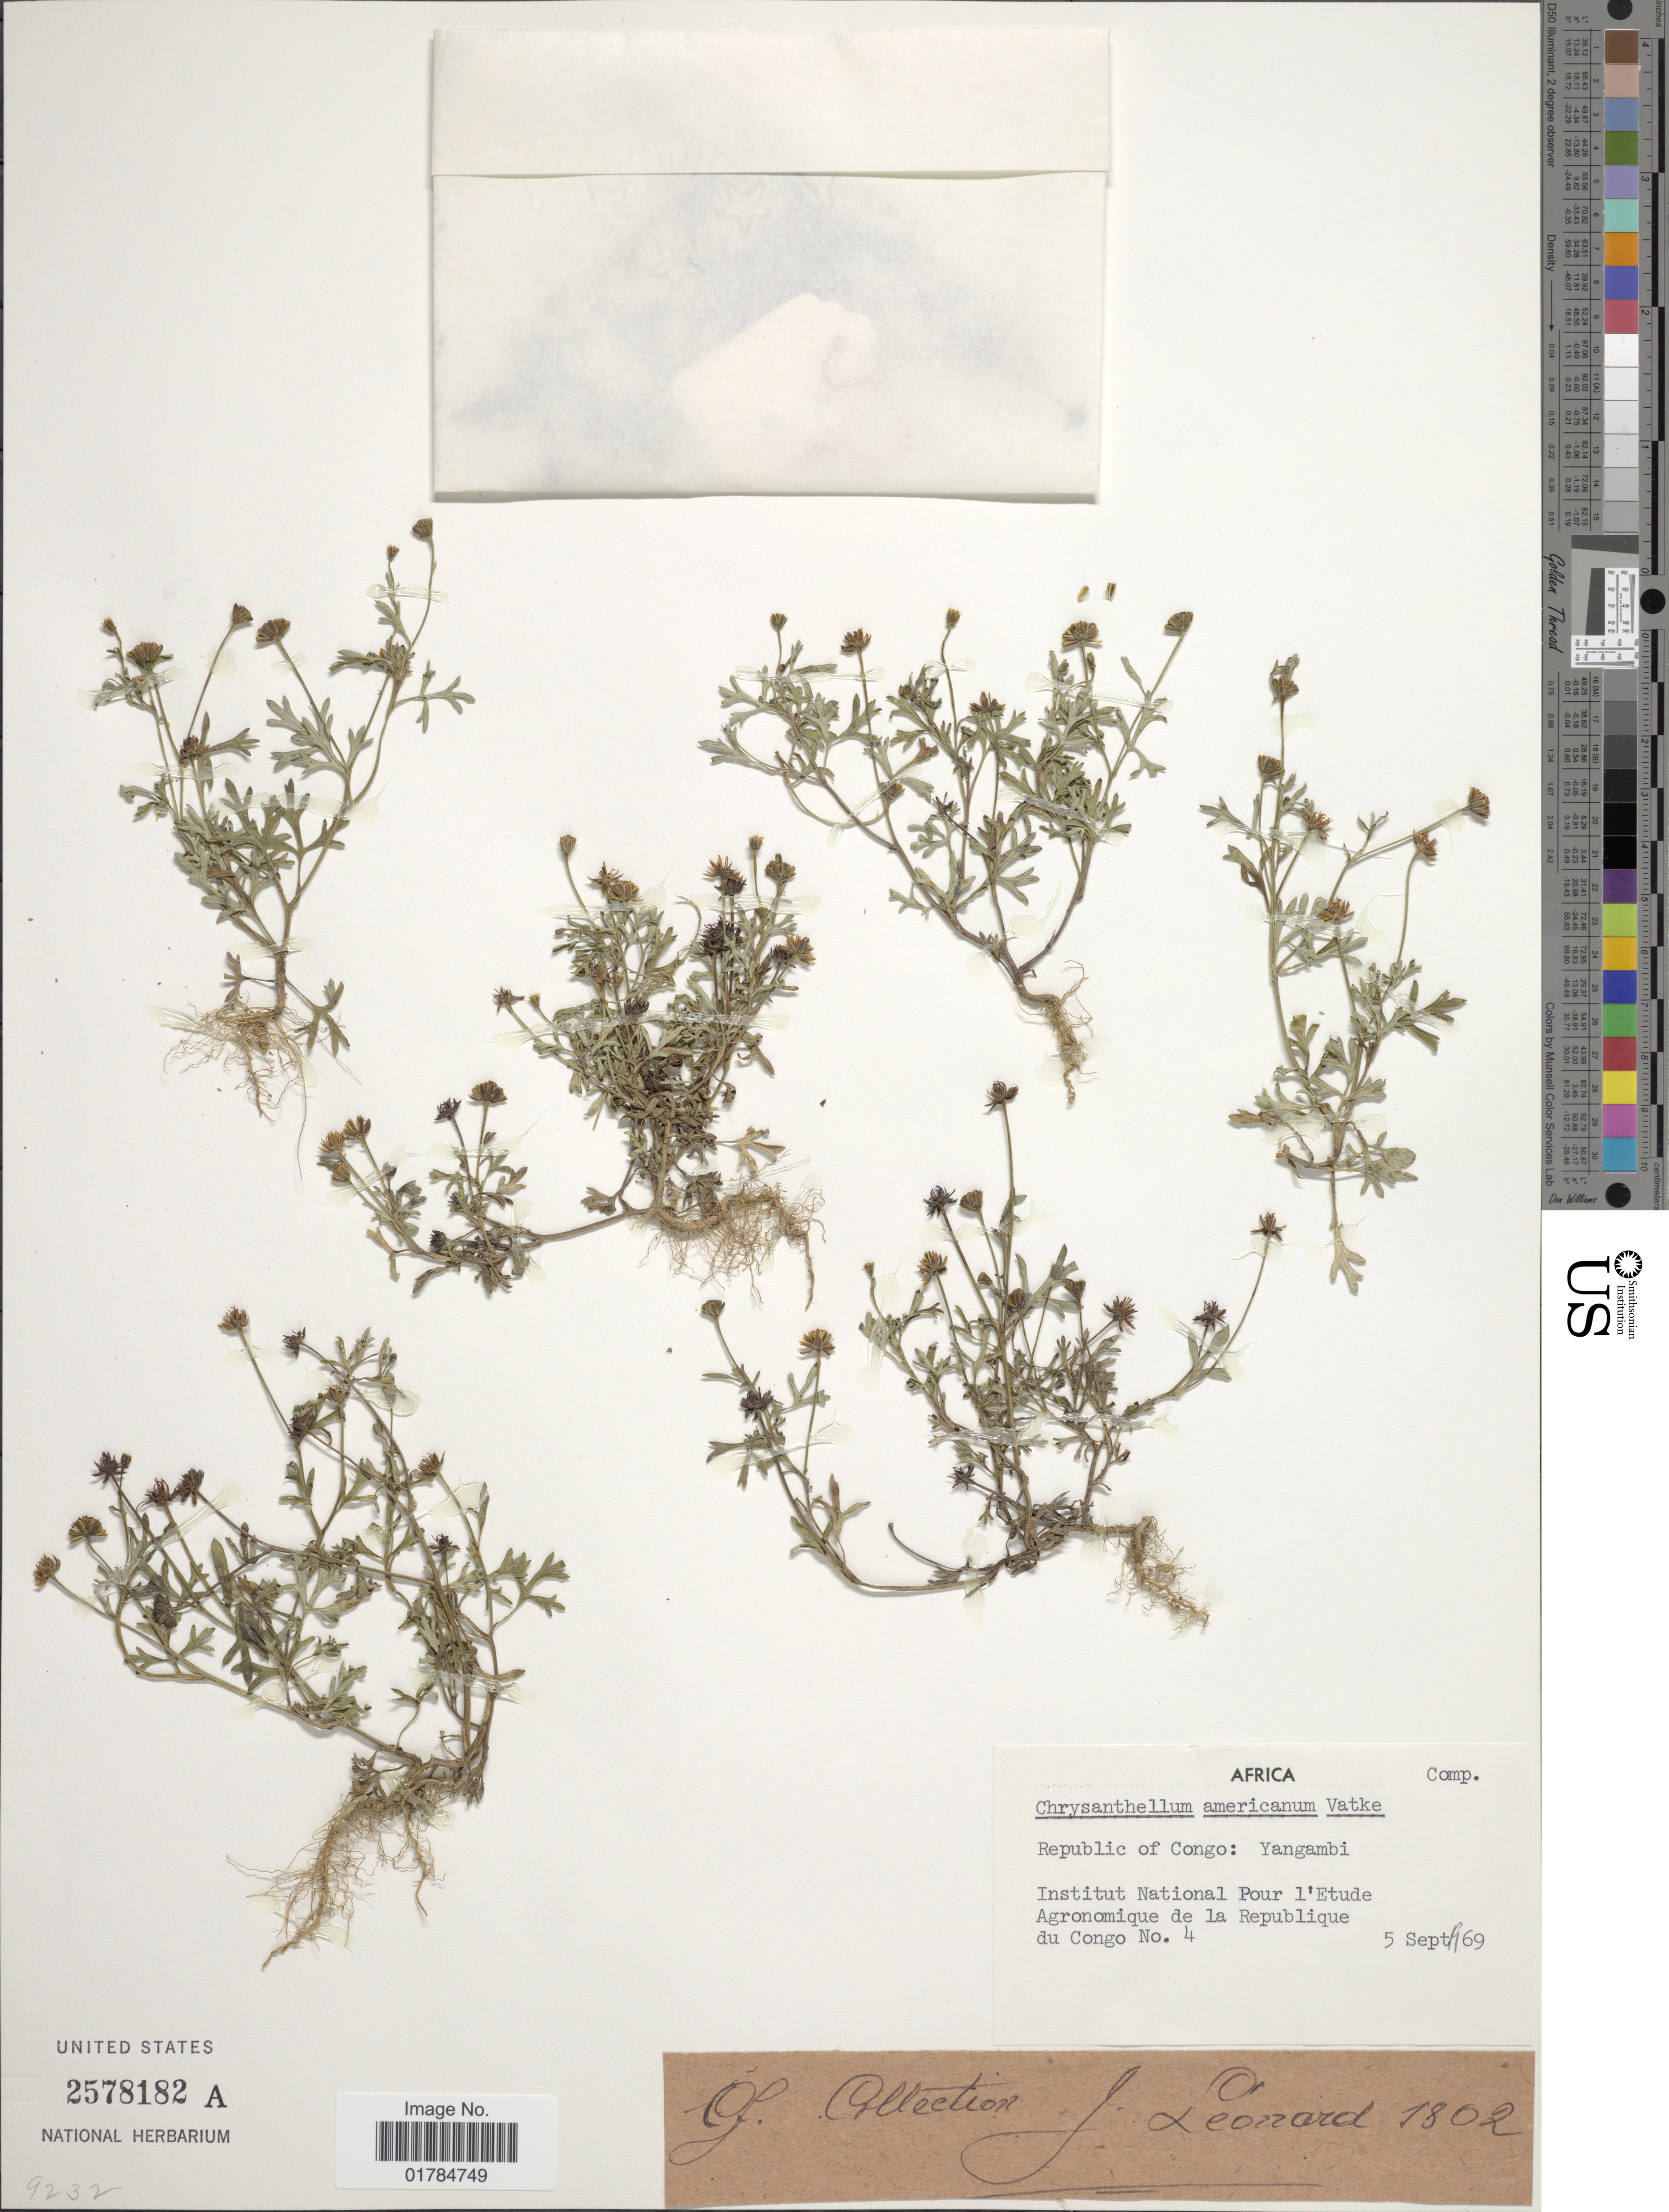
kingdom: Plantae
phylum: Tracheophyta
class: Magnoliopsida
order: Asterales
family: Asteraceae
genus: Chrysanthellum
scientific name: Chrysanthellum americanum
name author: (L.) Vatke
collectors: J. Leonard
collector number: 1802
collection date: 1969-09-05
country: Congo, Republic of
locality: Yangambi, Institut National Pour l'Etude Agronomique de la Republique du Congo No.4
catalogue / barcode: US 2578182A